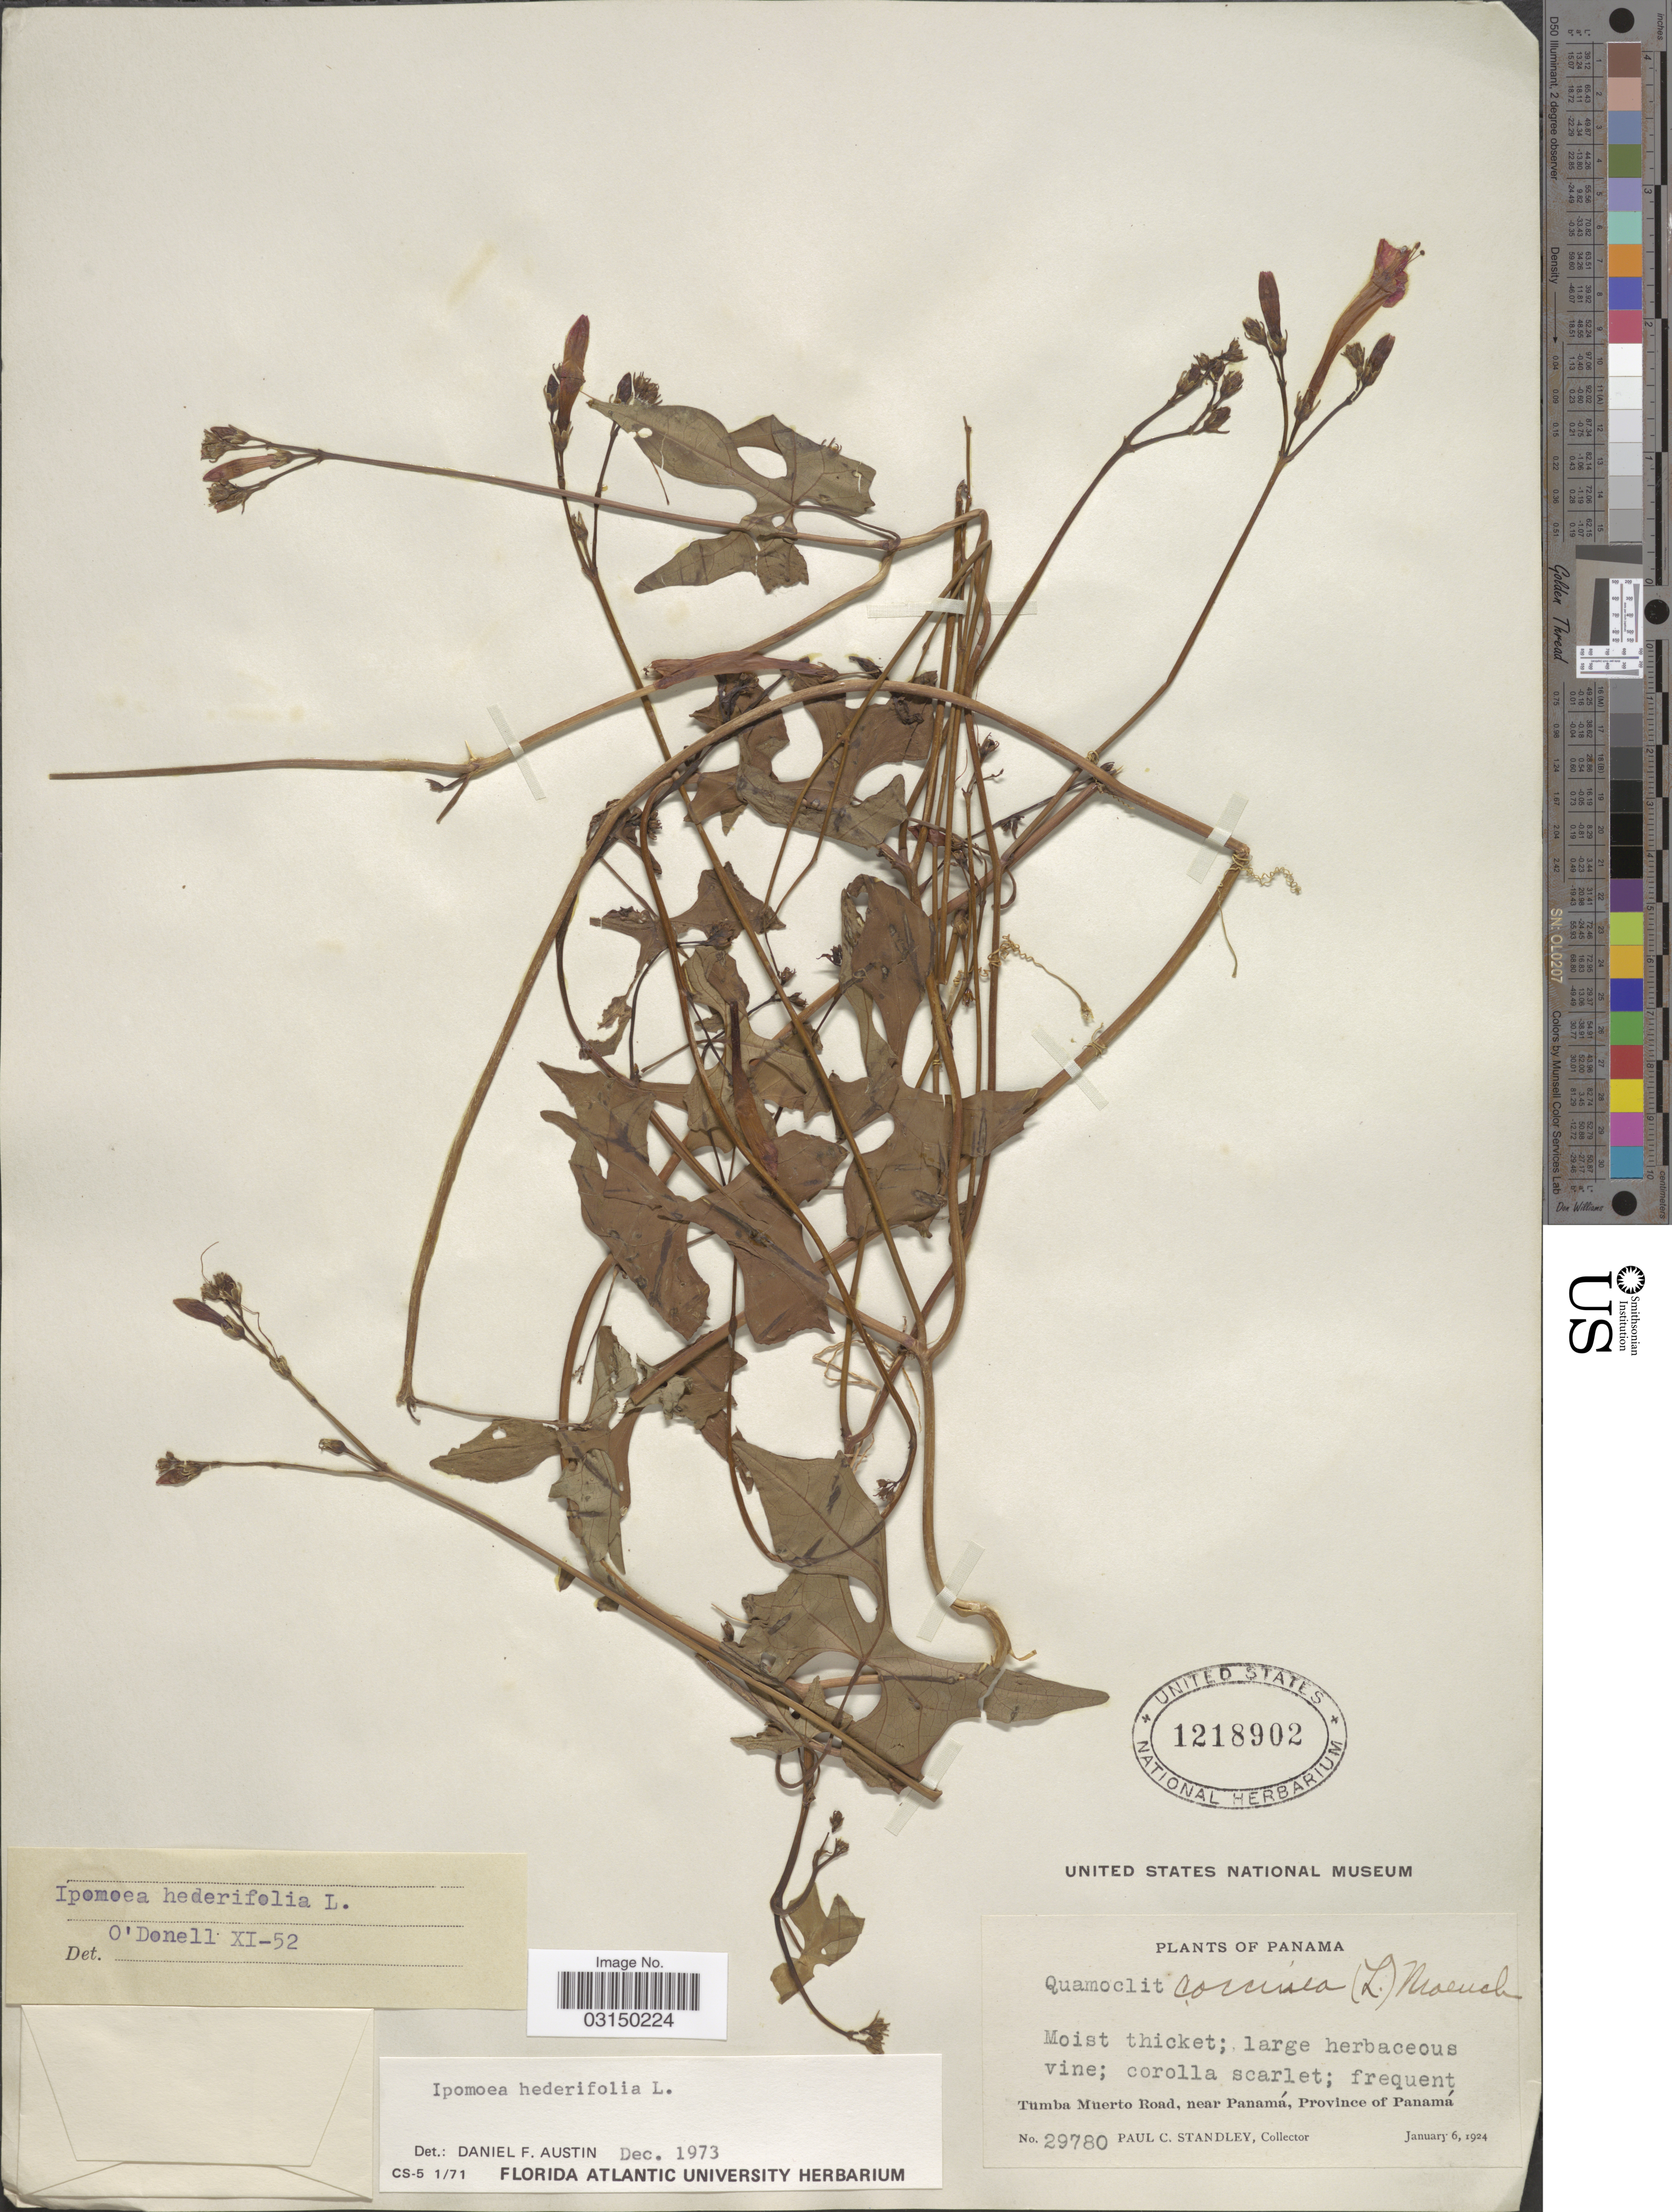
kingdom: Plantae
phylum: Tracheophyta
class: Magnoliopsida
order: Solanales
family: Convolvulaceae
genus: Ipomoea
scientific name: Ipomoea hederifolia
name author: L.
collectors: P. C. Standley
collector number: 29780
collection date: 1924-01-06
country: Panama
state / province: Panamá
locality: Tumba Muerto Road, near Panamá.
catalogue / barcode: US 1218902